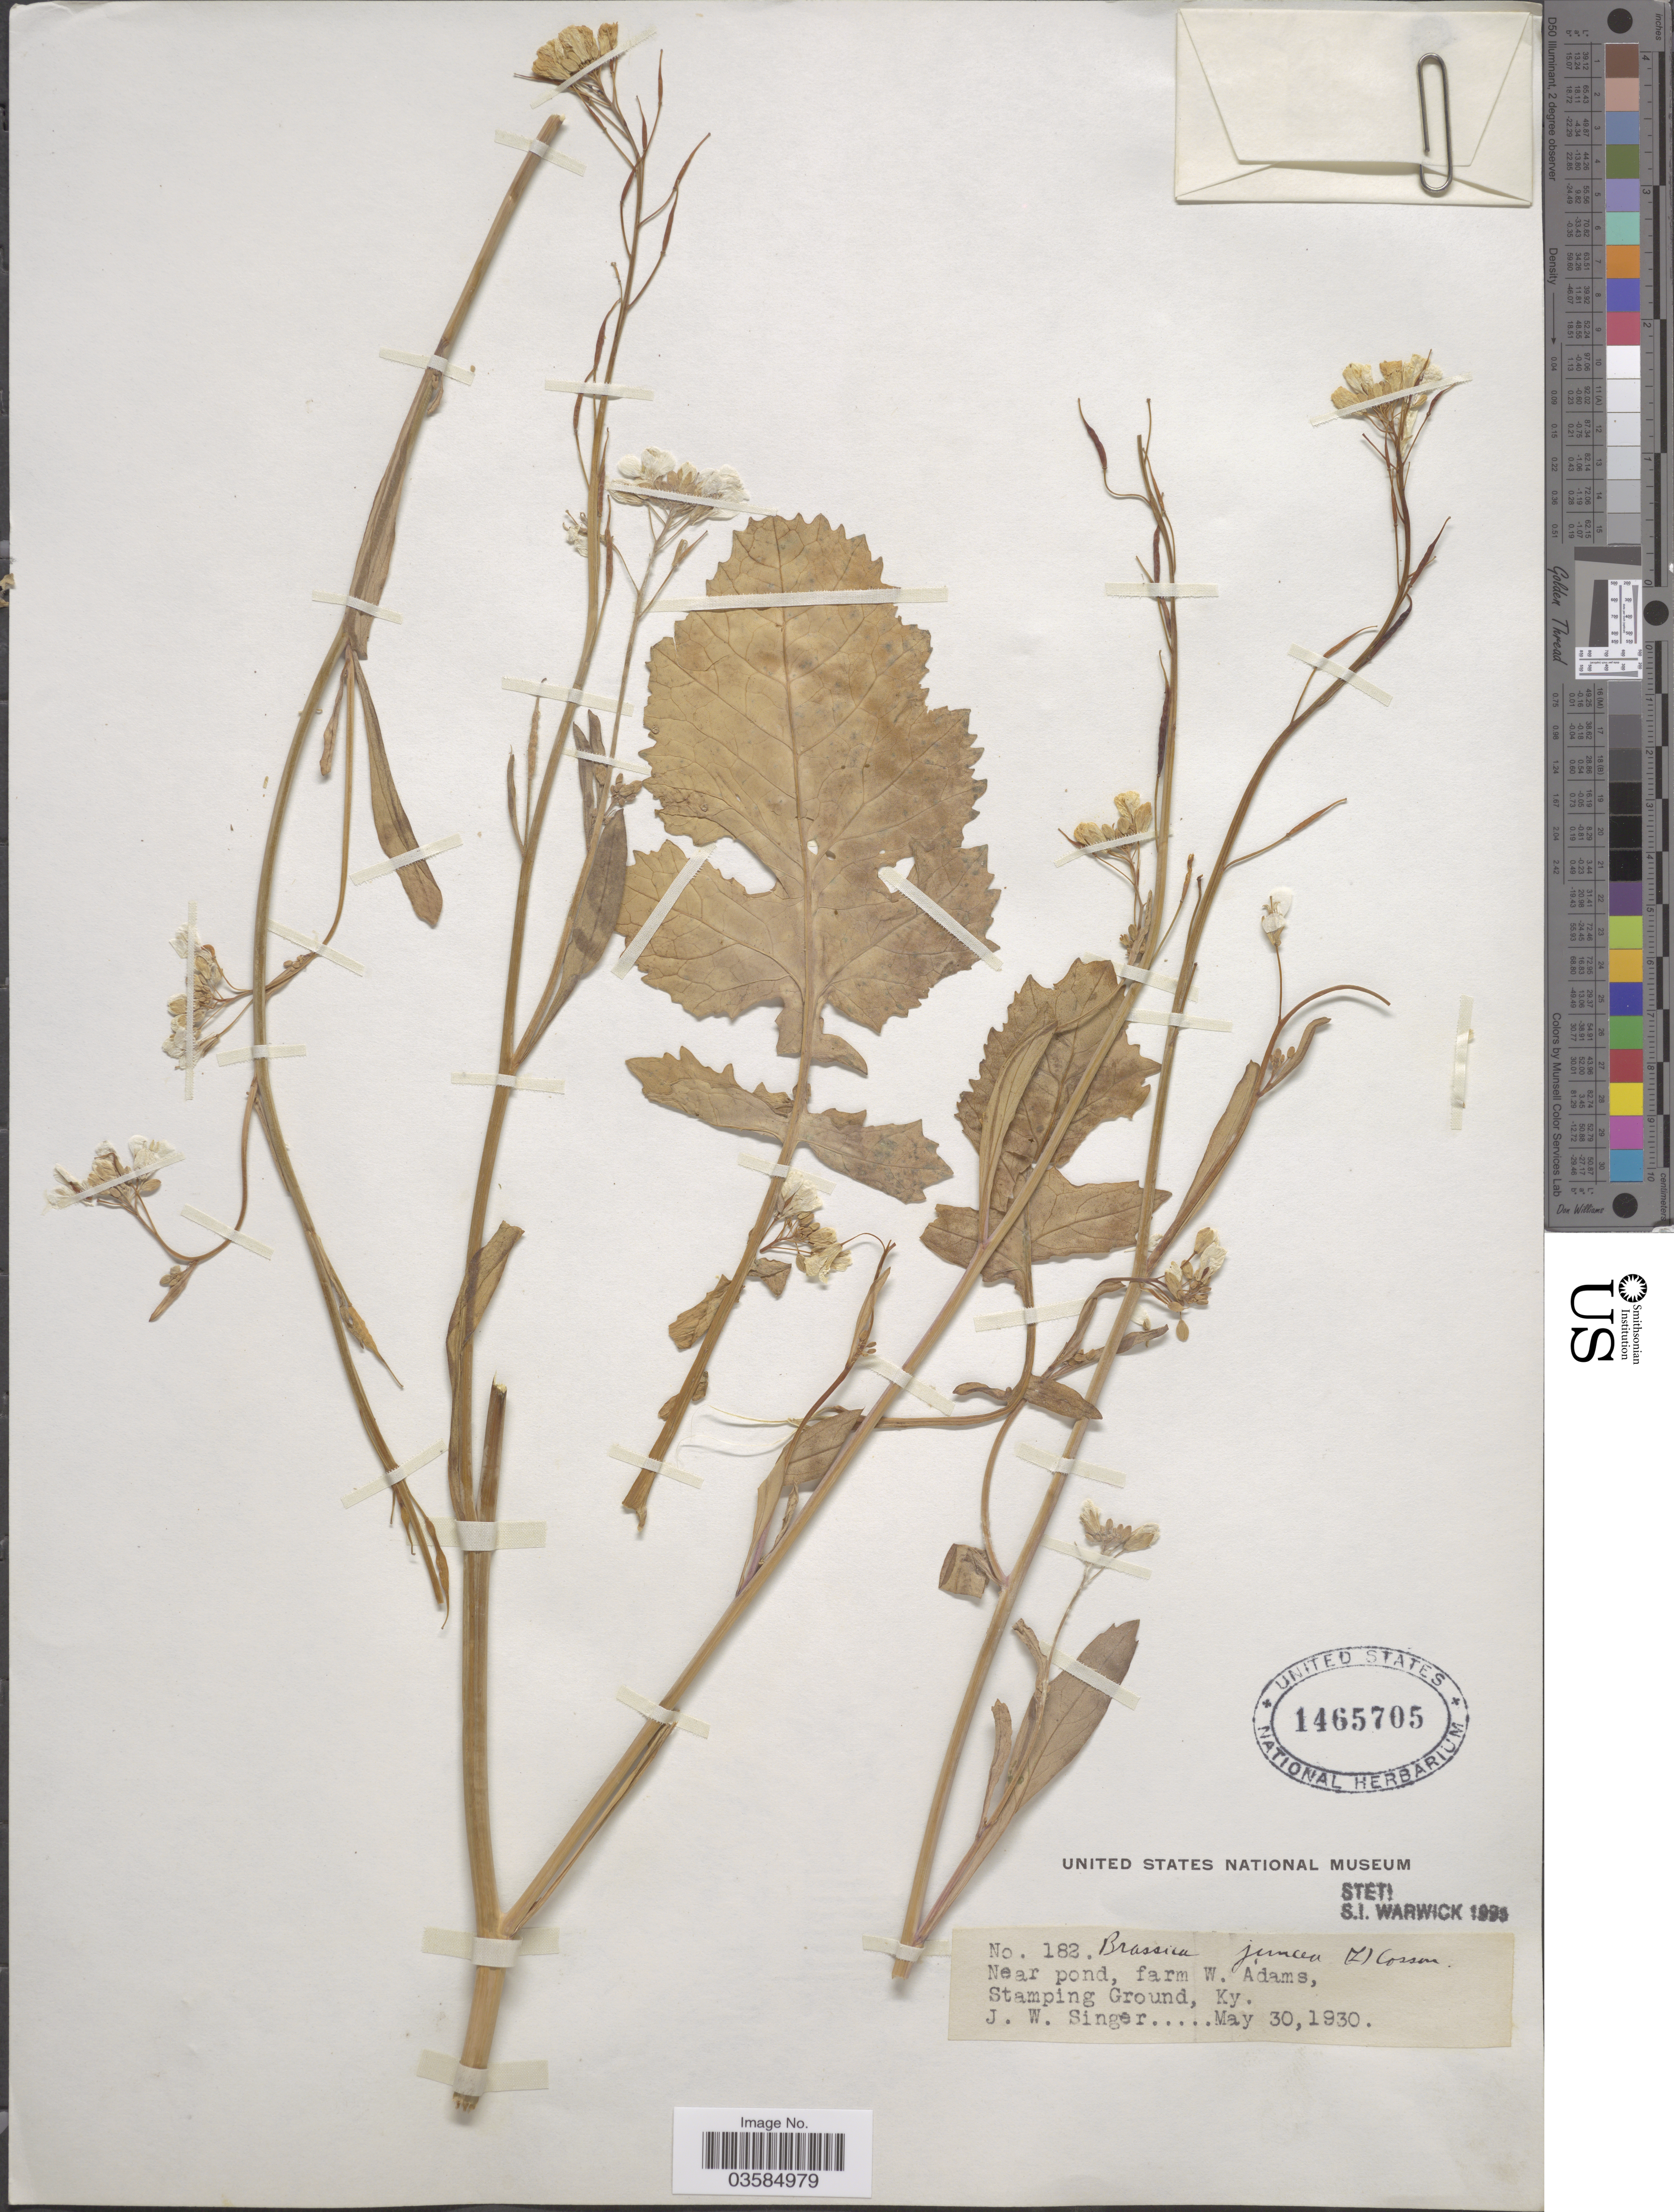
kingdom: Plantae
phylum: Tracheophyta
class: Magnoliopsida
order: Brassicales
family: Brassicaceae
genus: Brassica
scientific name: Brassica juncea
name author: (L.) Czern.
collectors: J. EW. Singer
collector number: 182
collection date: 1930-05-30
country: United States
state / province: Kentucky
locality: Near pond, farm W. Adams, Stamping ground.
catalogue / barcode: US 1465705